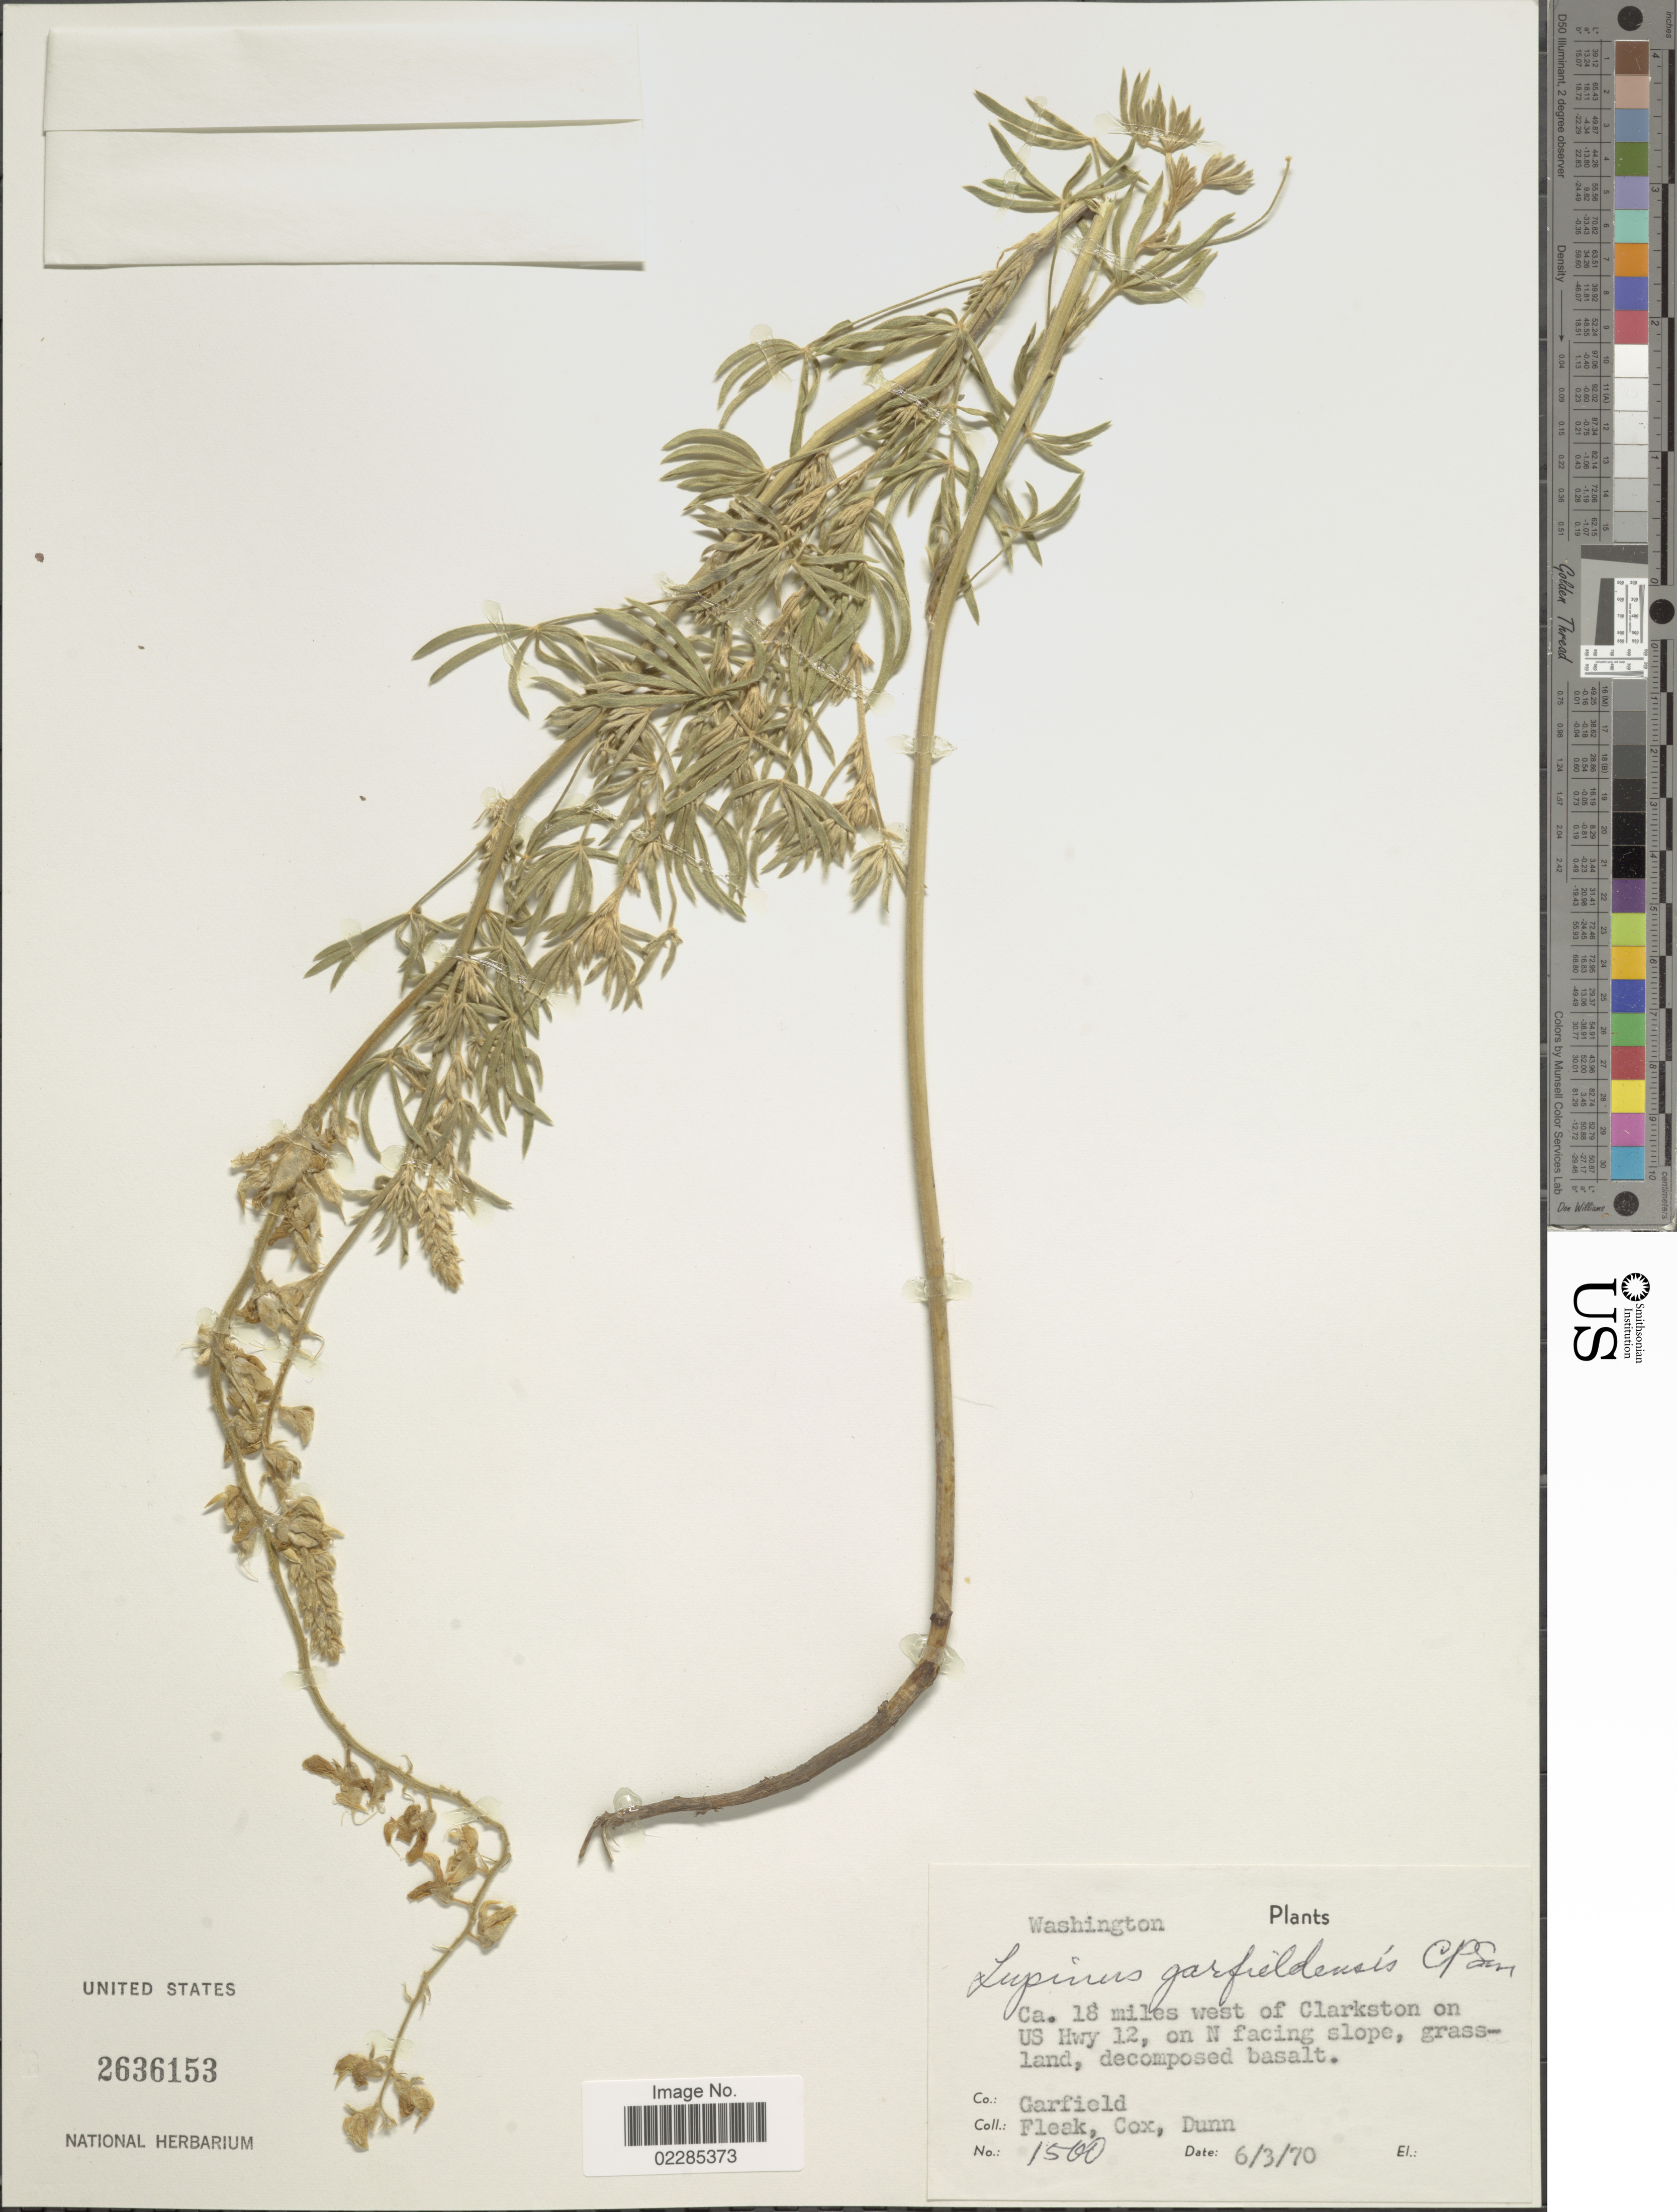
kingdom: Plantae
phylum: Tracheophyta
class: Magnoliopsida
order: Fabales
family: Fabaceae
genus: Lupinus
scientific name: Lupinus garfieldensis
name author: C.P. Sm.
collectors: L. Fleak, -. Cox & Dunn, --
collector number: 1500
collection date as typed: Transcribed d/m/y: 3/6/70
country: United States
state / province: Washington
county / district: Garfield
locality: Ca. 18 miles west of Clarkston on US Hwy 12, on N facing slope, grassland, decomposed basalt, Co: Garfield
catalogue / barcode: US 2636153